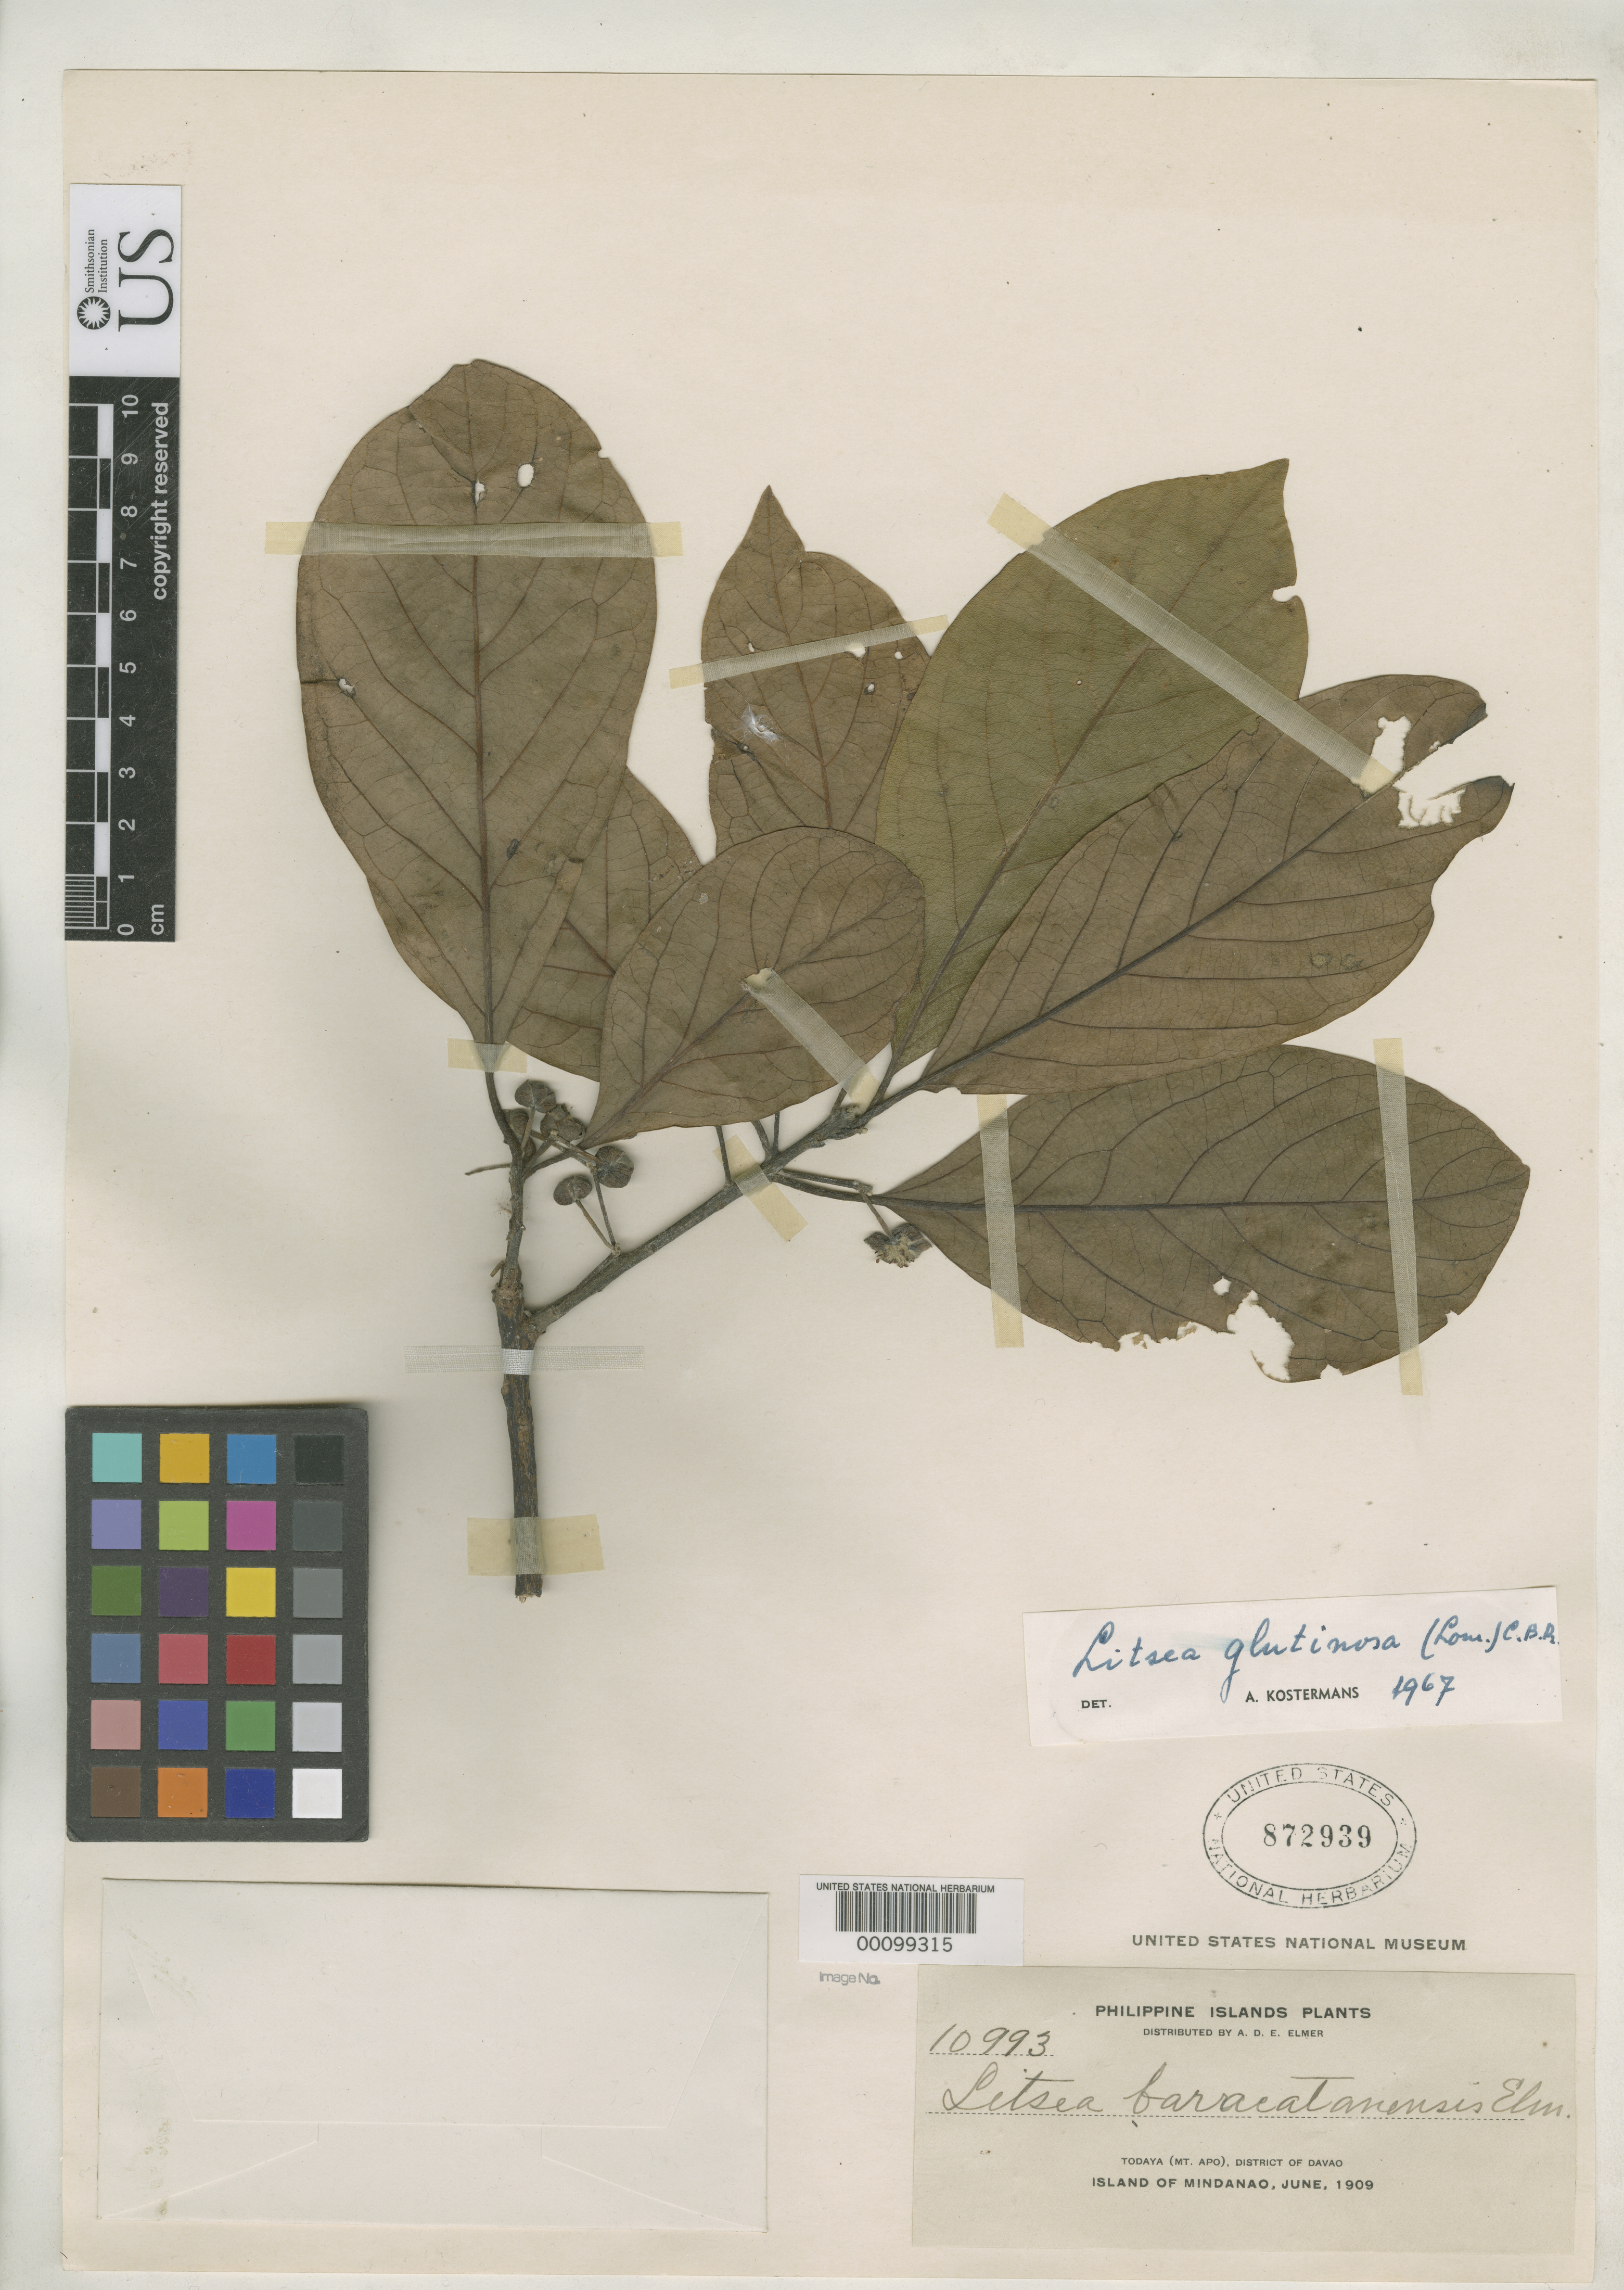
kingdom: Plantae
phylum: Tracheophyta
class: Magnoliopsida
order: Laurales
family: Lauraceae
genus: Litsea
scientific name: Litsea baracatanensis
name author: Elmer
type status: Isotype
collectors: A. D. E. Elmer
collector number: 10993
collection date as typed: Jun 1909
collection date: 1909-06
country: Philippines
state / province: Davao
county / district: Davao del Sur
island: Mindanao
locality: Todaya, Mt. Apo.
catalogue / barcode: US 872939